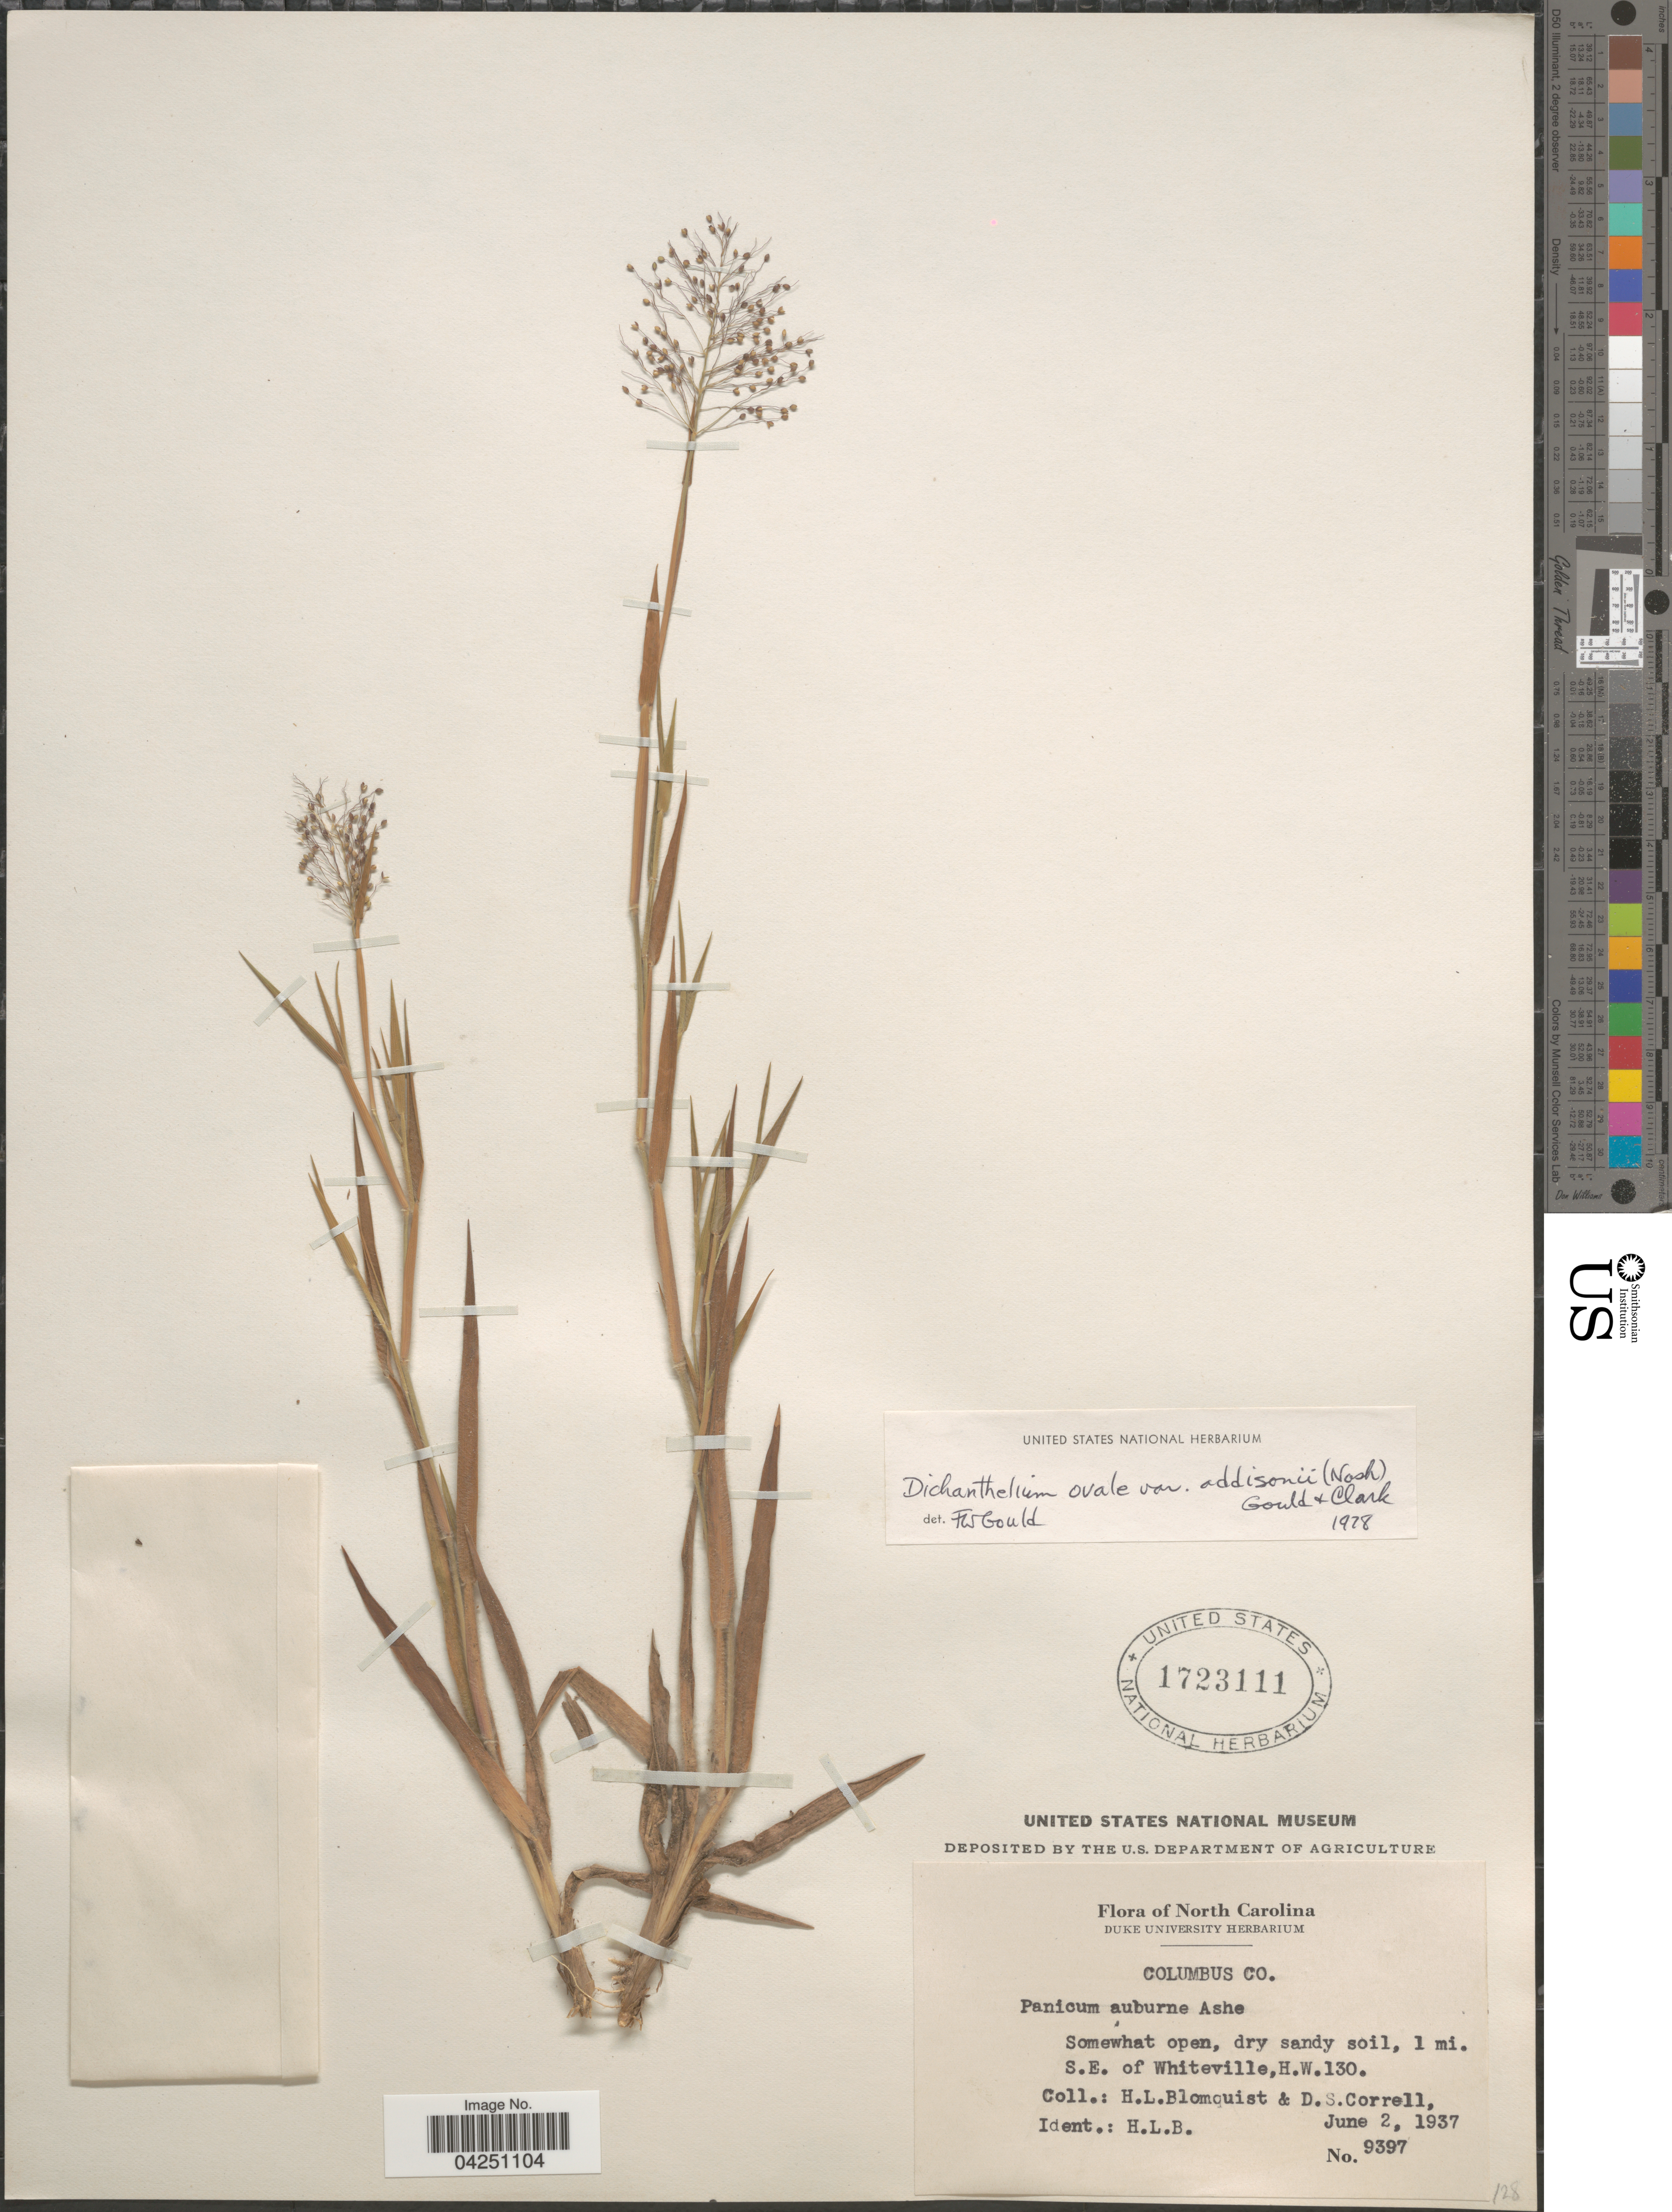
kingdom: Plantae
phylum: Tracheophyta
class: Liliopsida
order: Poales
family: Poaceae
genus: Dichanthelium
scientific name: Dichanthelium acuminatum var. acuminatum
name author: (Sw.) Gould & C.A. Clark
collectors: H. Blomquist & D. S. Correll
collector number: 9397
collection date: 1937-06-02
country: United States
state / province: North Carolina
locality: Columbus Co. Dry sandy soil, 1 mi. S.E. of Whiteville,H.W.130.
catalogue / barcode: US 1723111